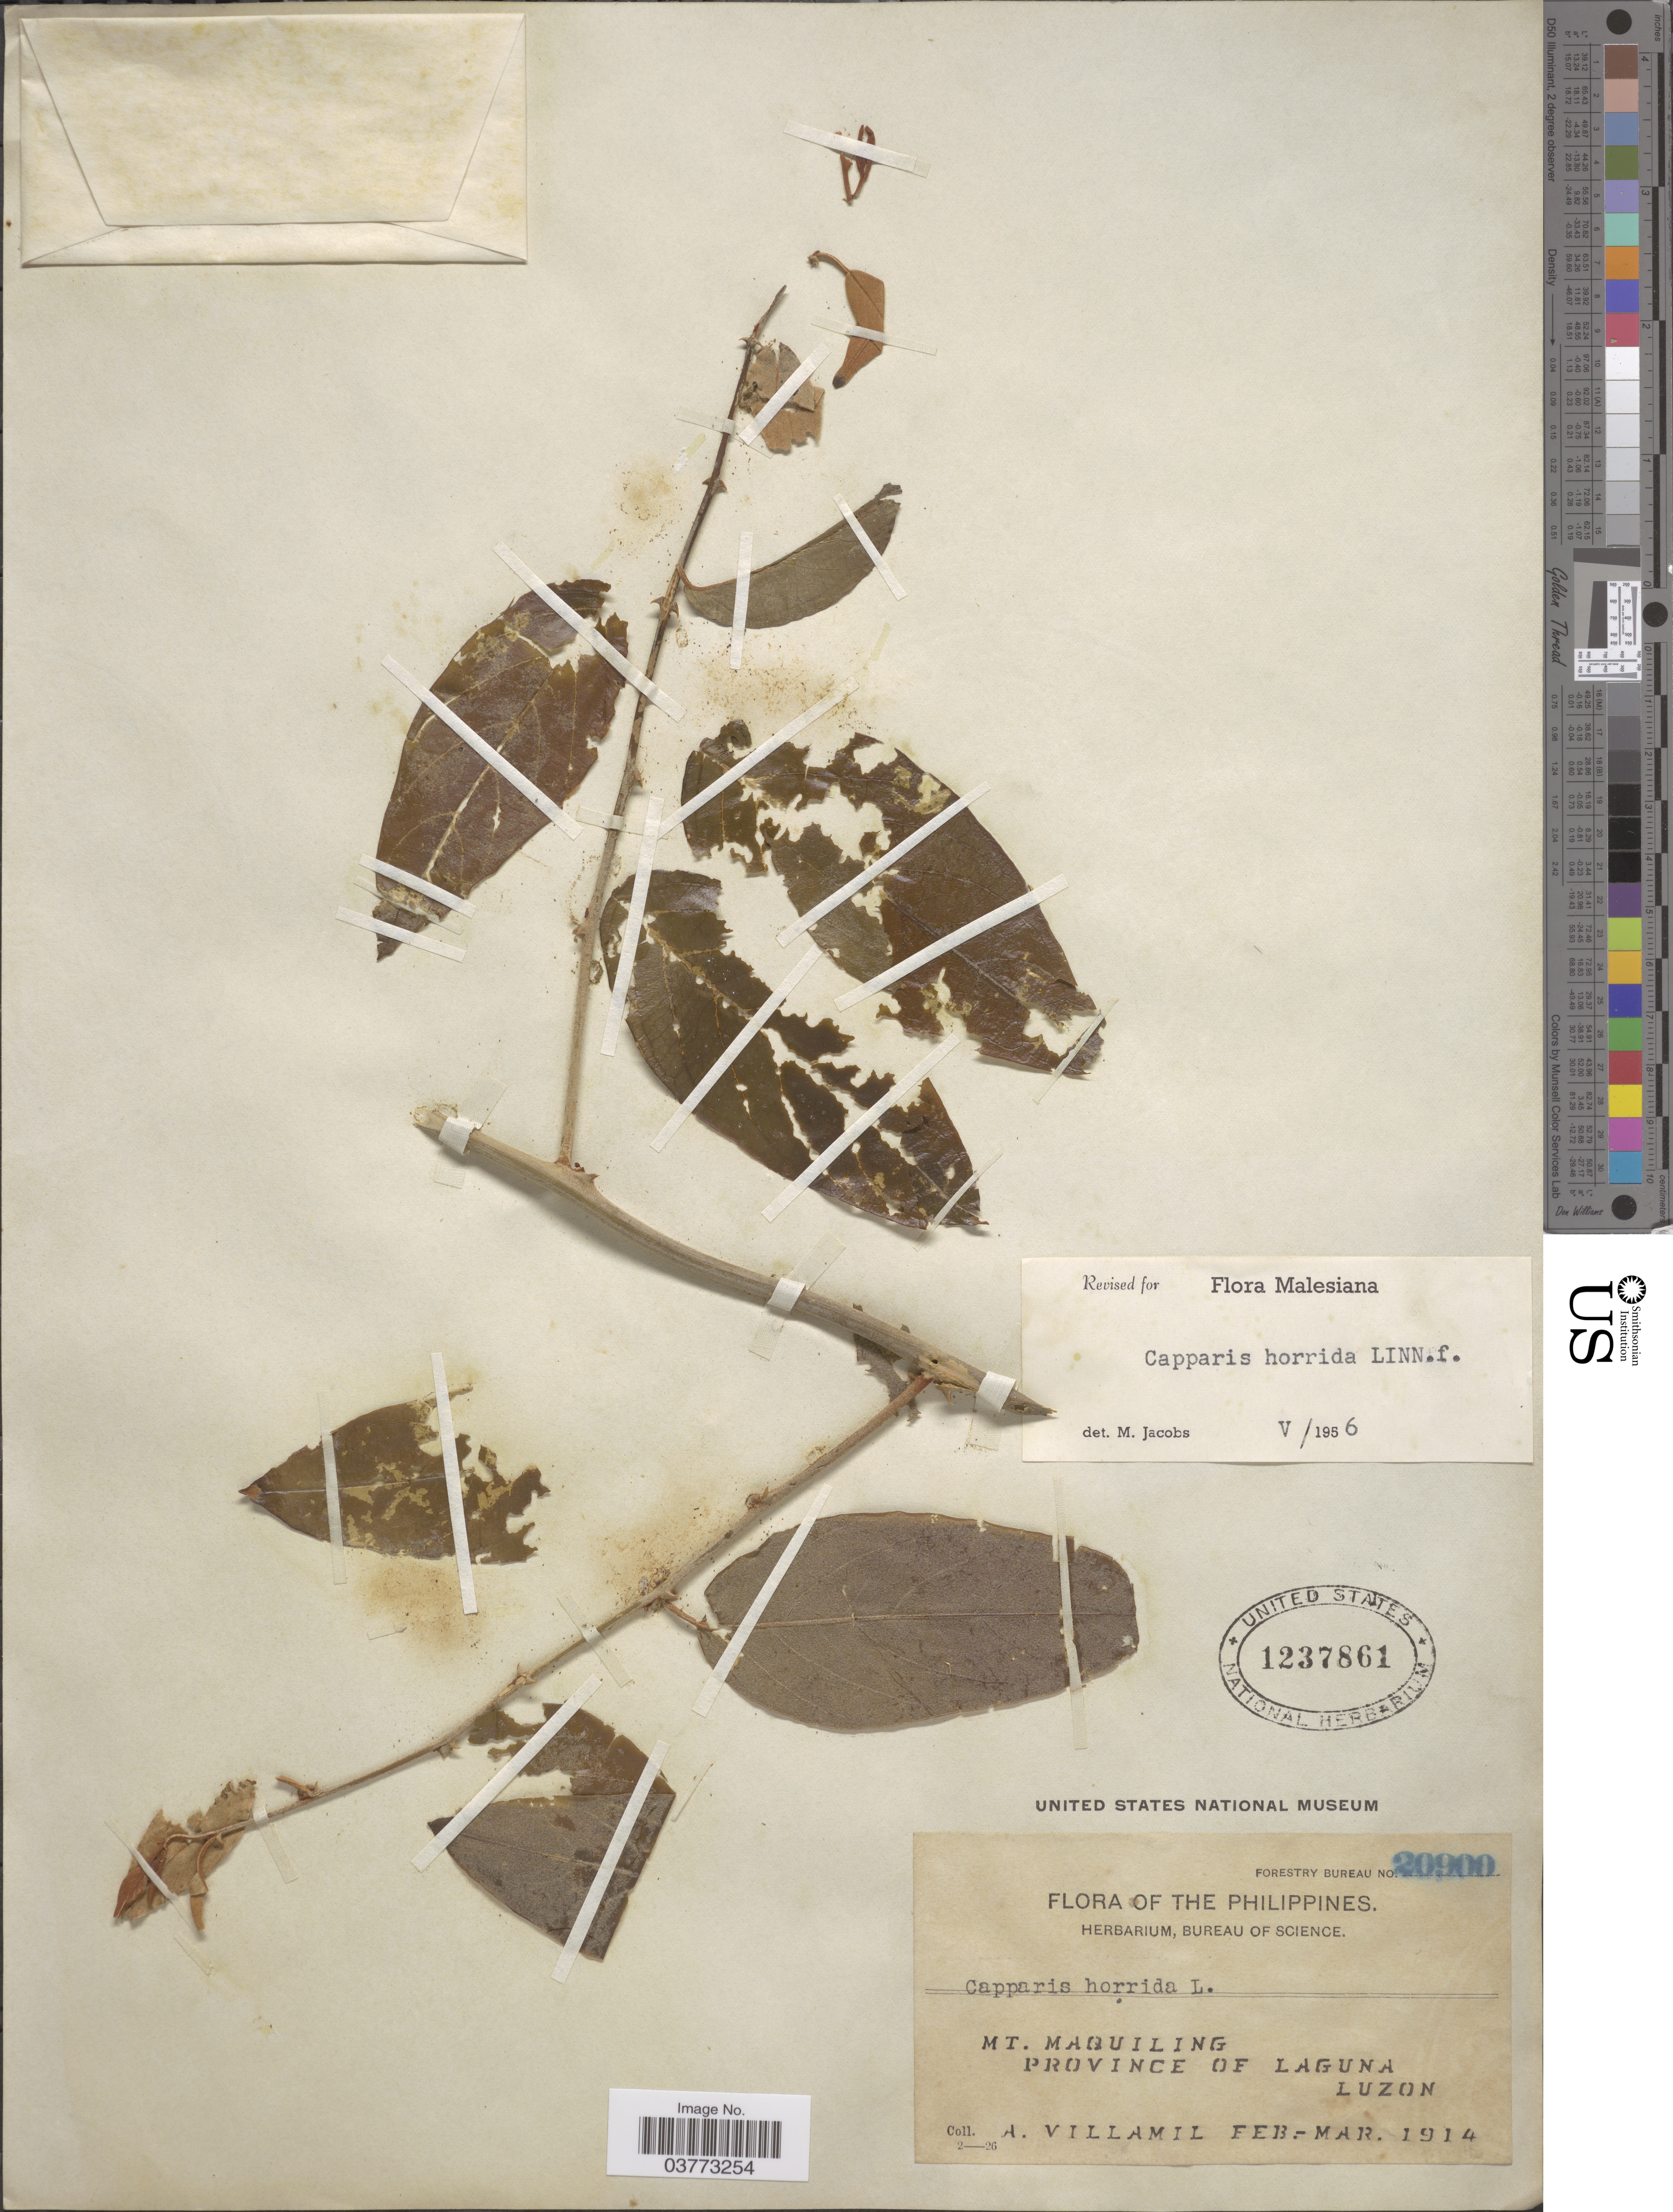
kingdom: Plantae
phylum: Tracheophyta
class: Magnoliopsida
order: Brassicales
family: Capparaceae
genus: Capparis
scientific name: Capparis horrida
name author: L. f.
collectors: A. Villamil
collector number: Forestry Bureau 20900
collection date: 1914-02/1914-03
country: Philippines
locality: Mt. Maquiling. Province of Laguna. Luzon.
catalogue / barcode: US 1237861